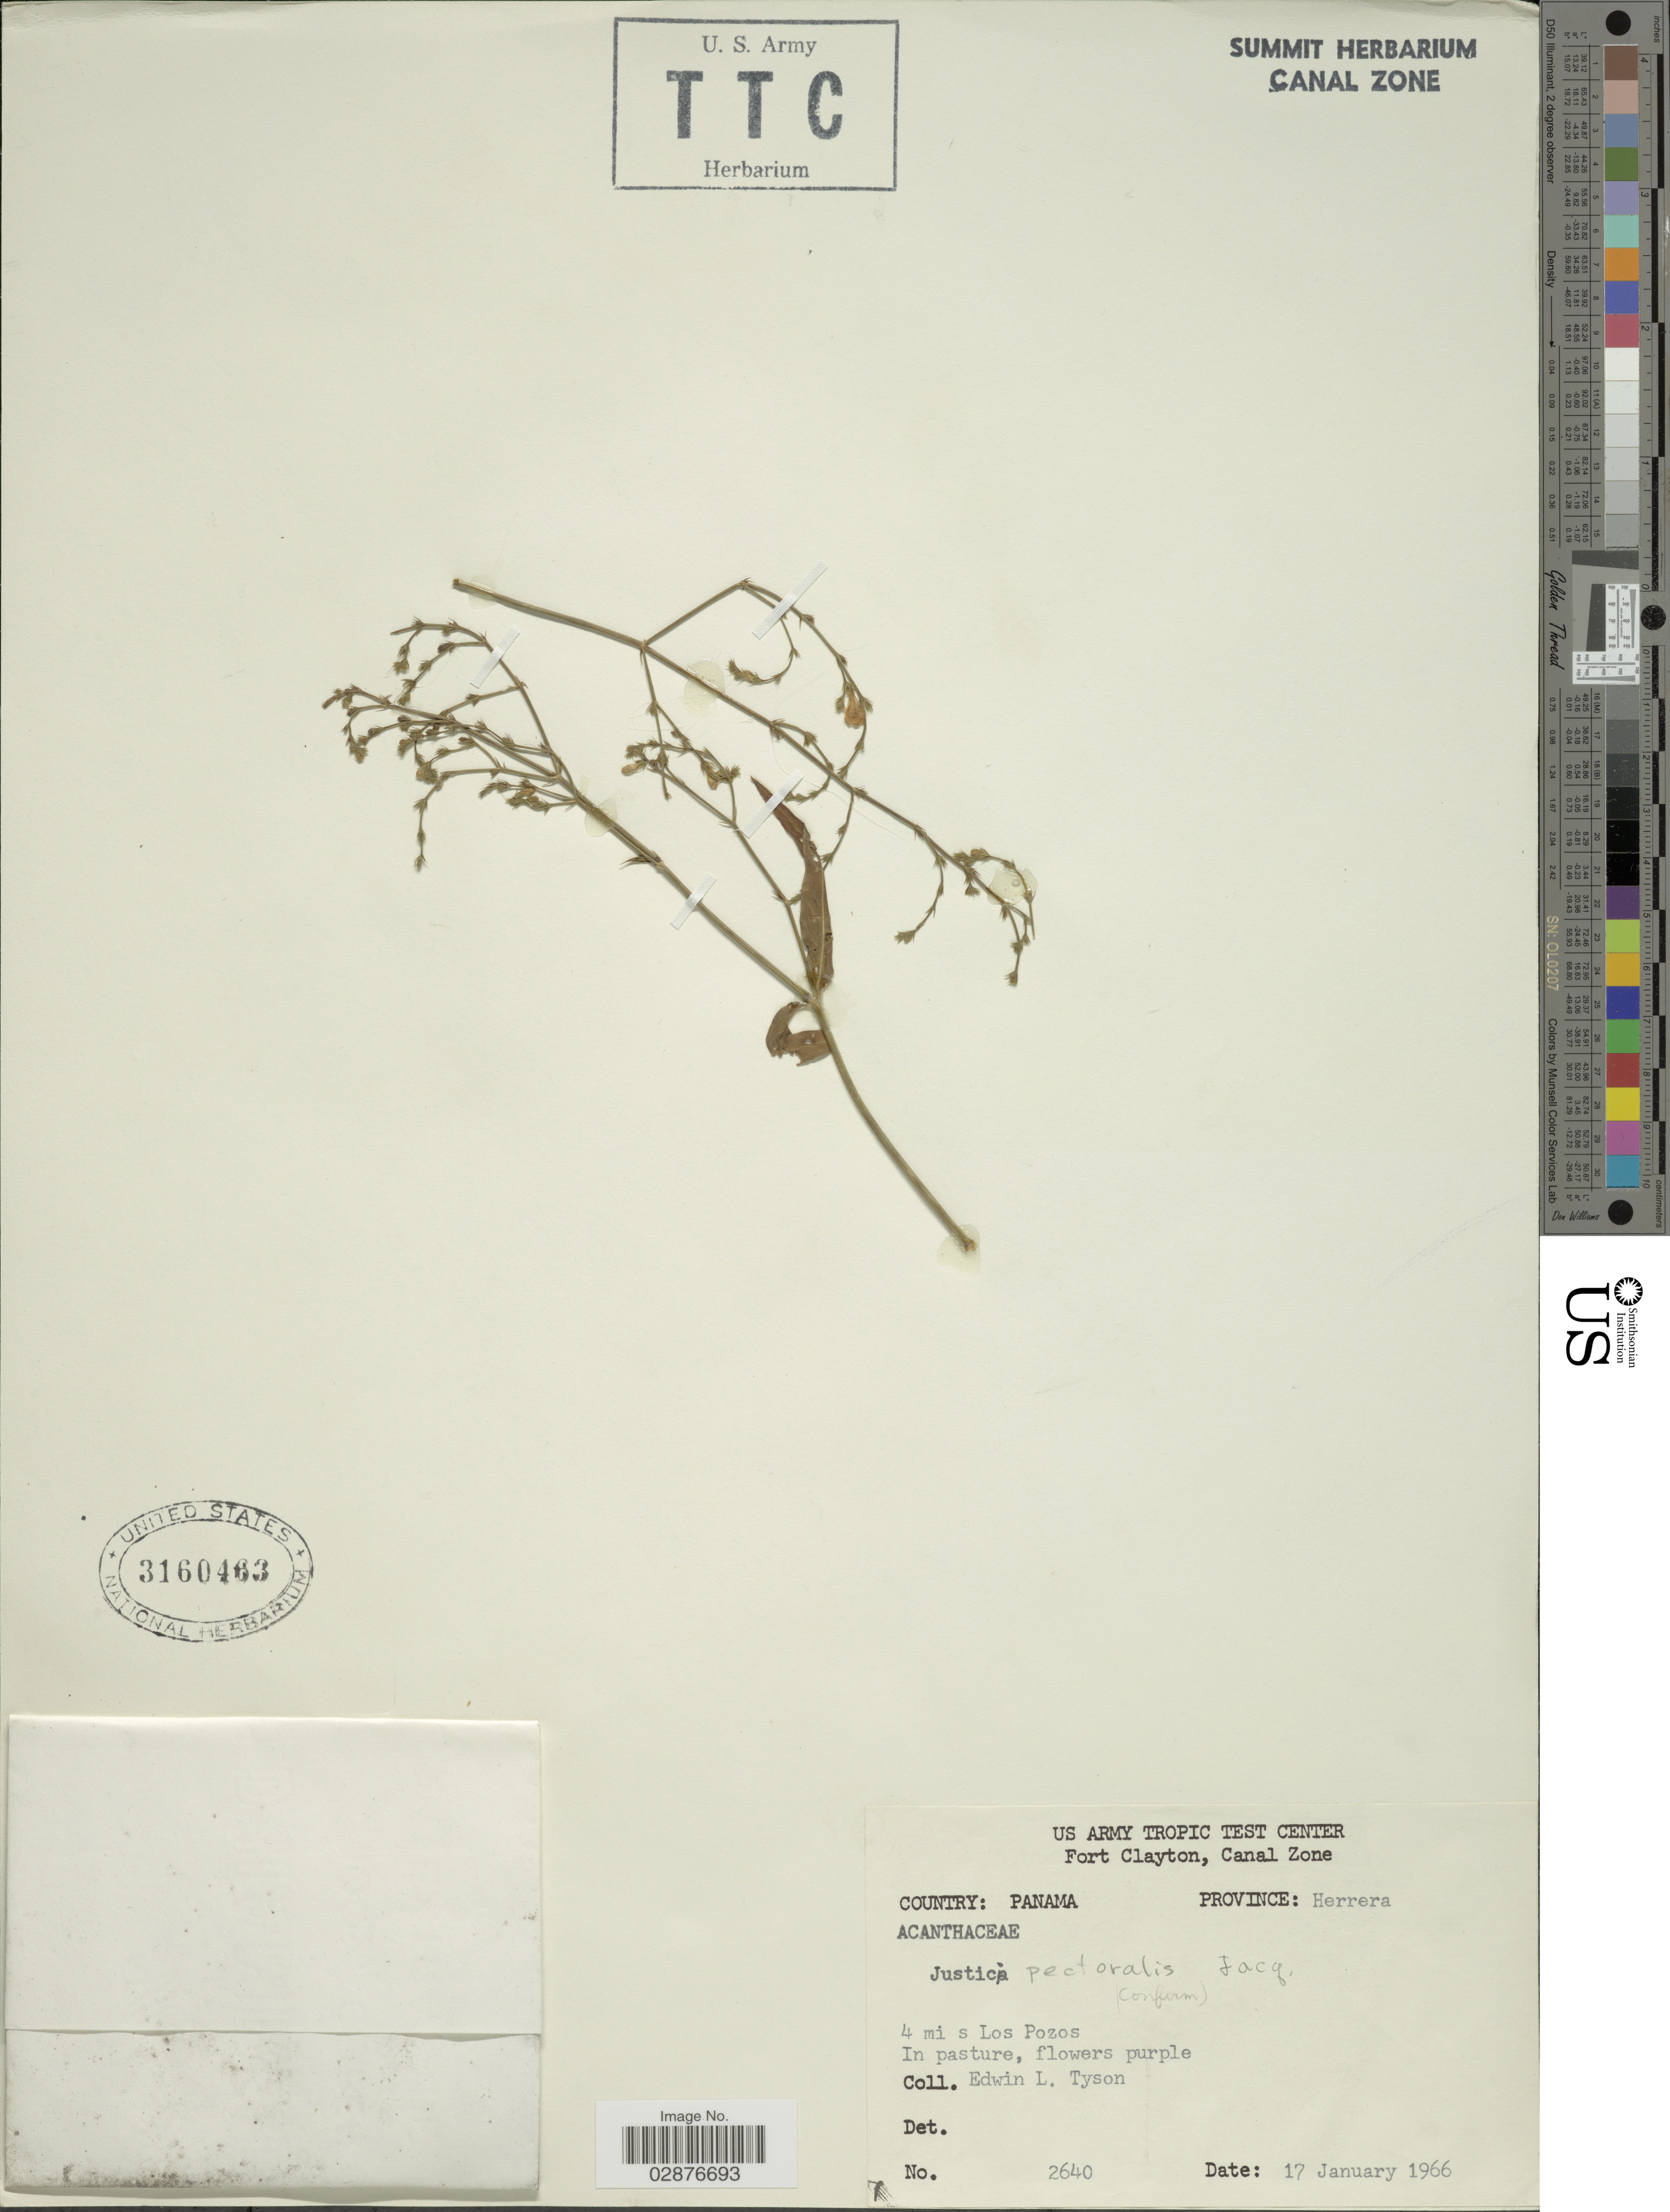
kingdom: Plantae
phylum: Tracheophyta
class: Magnoliopsida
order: Lamiales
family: Acanthaceae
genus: Justicia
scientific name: Justicia pectoralis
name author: Jacq.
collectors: E. L. Tyson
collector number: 2640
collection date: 1966-01-17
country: Panama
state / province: Herrera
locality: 4 mi s Los Pozos.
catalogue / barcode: US 3160463